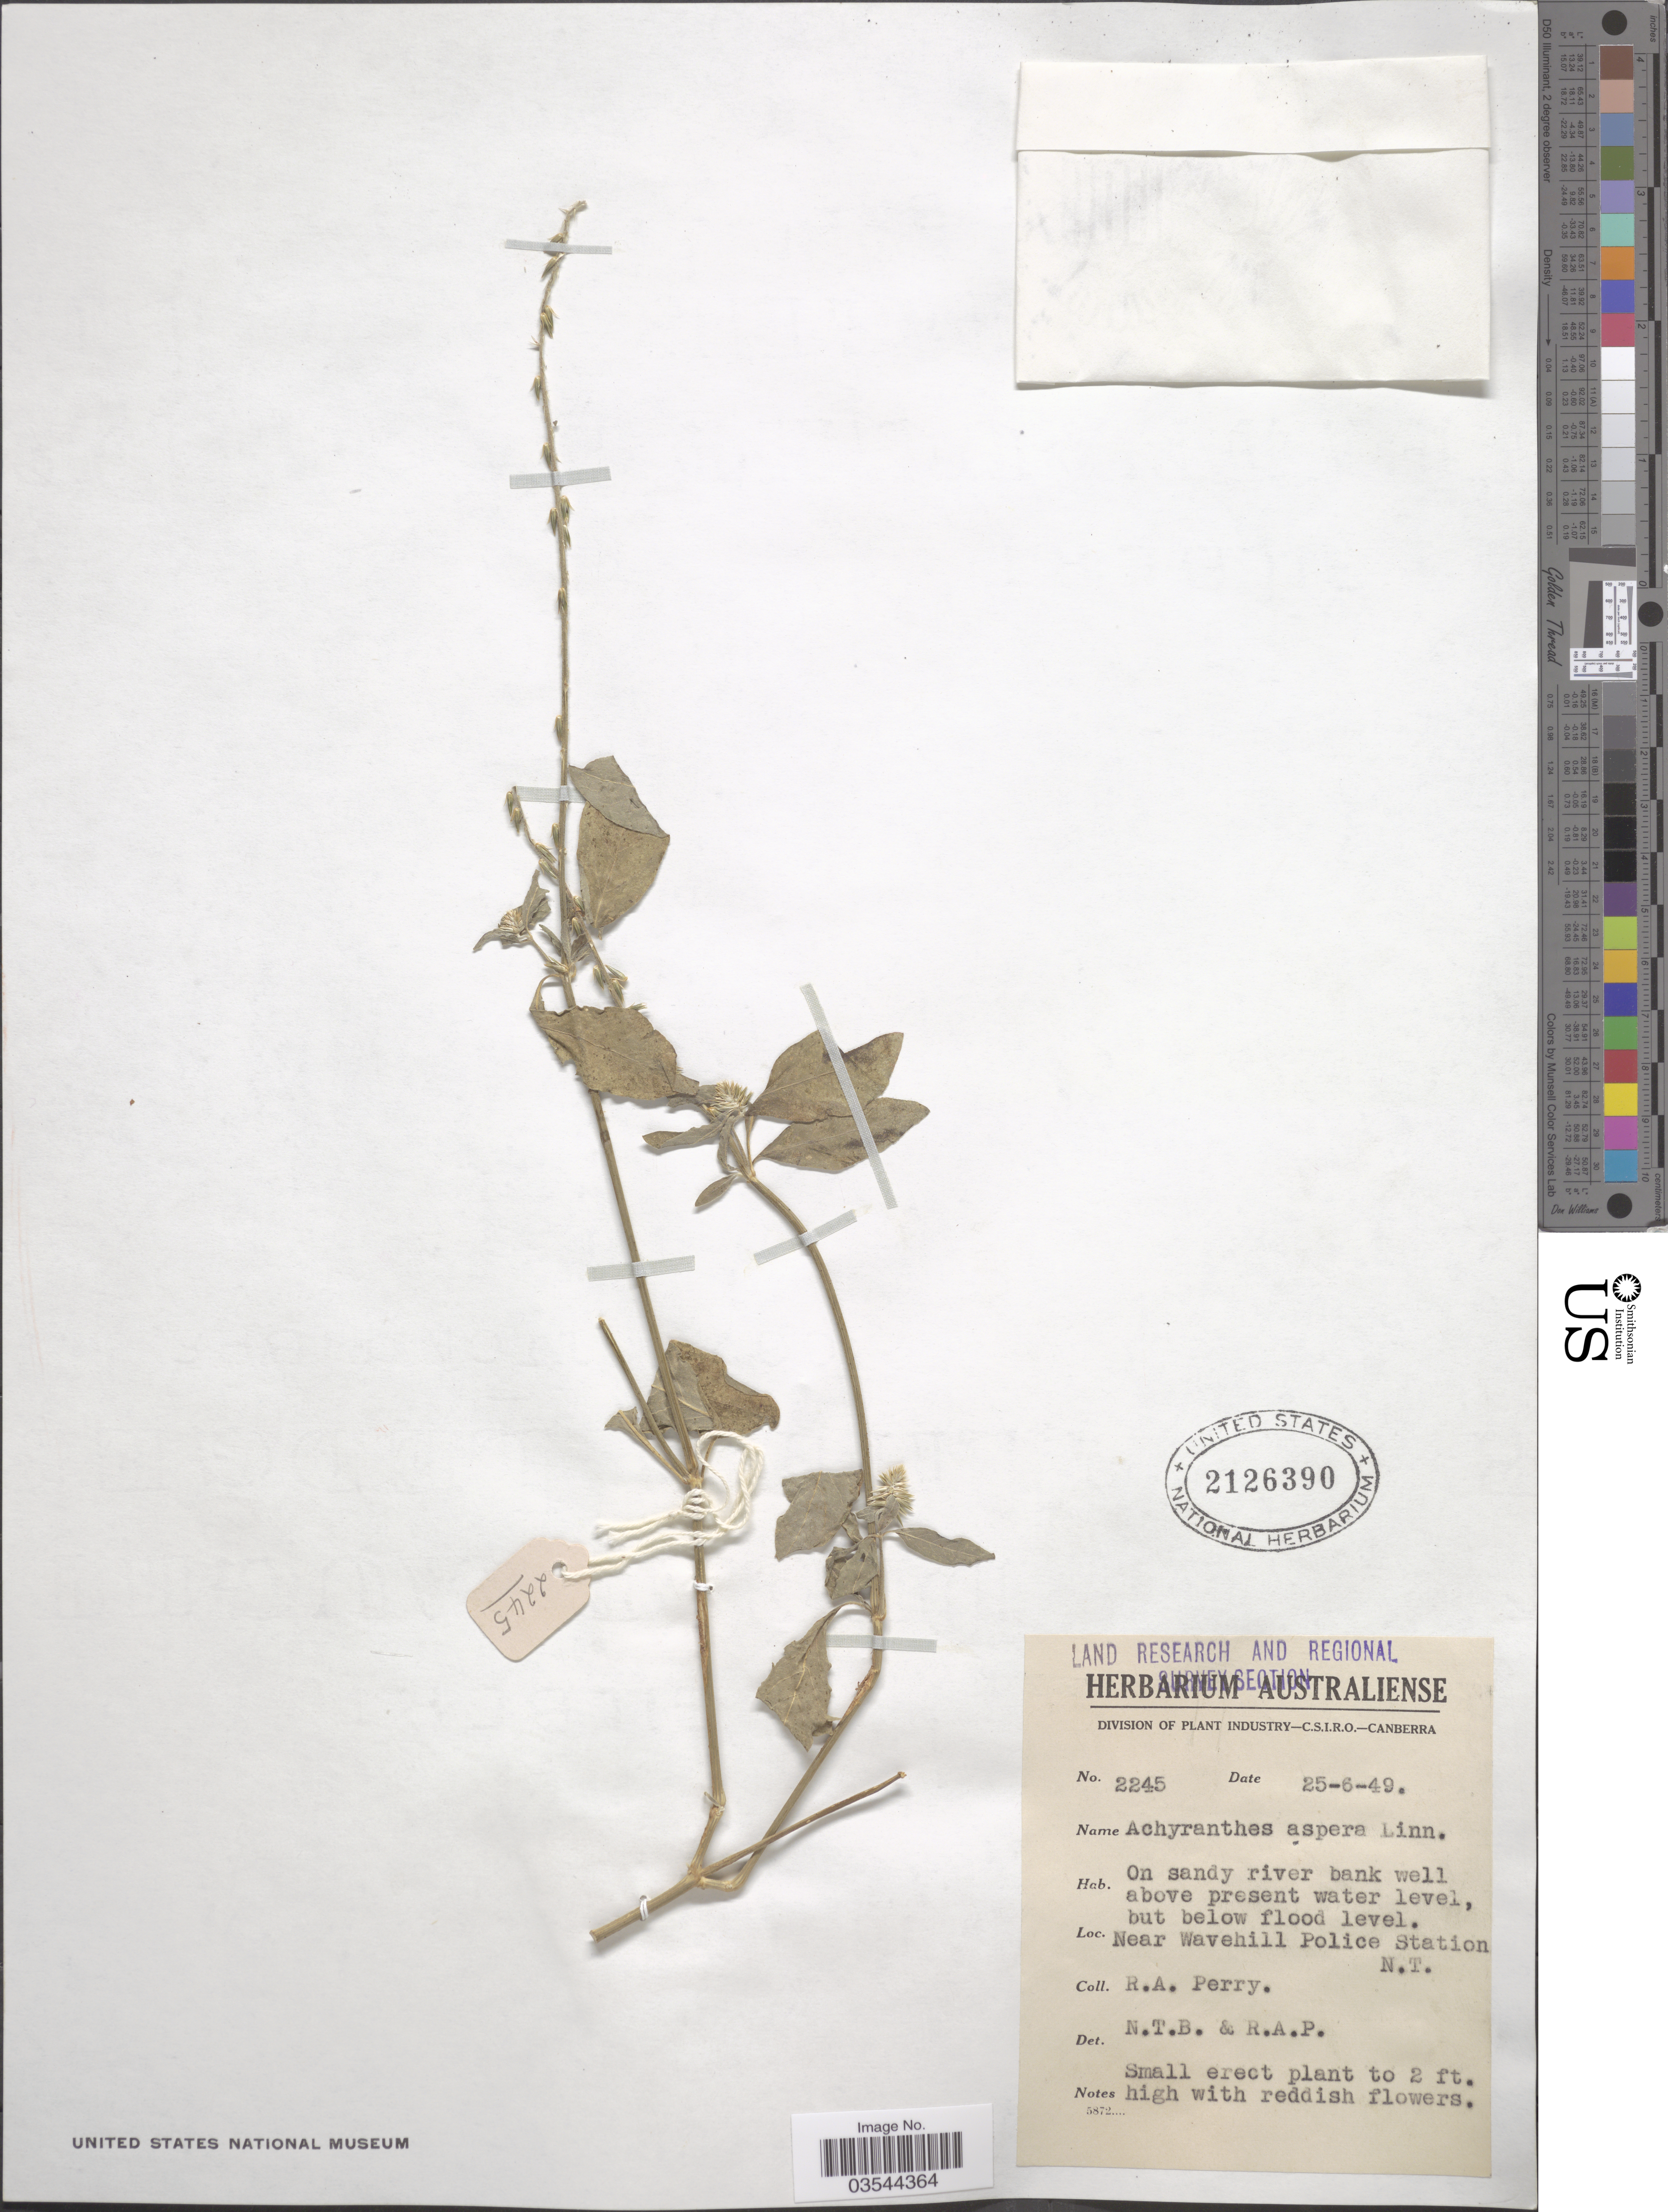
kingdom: Plantae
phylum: Tracheophyta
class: Magnoliopsida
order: Caryophyllales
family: Amaranthaceae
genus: Achyranthes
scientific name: Achyranthes aspera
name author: L.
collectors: Perry, R. A.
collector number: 2245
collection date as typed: Transcribed d/m/y: 25/6/49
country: Australia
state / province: Northern Territory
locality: Near Wavehill Police Station N.T.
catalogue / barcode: US 2126390